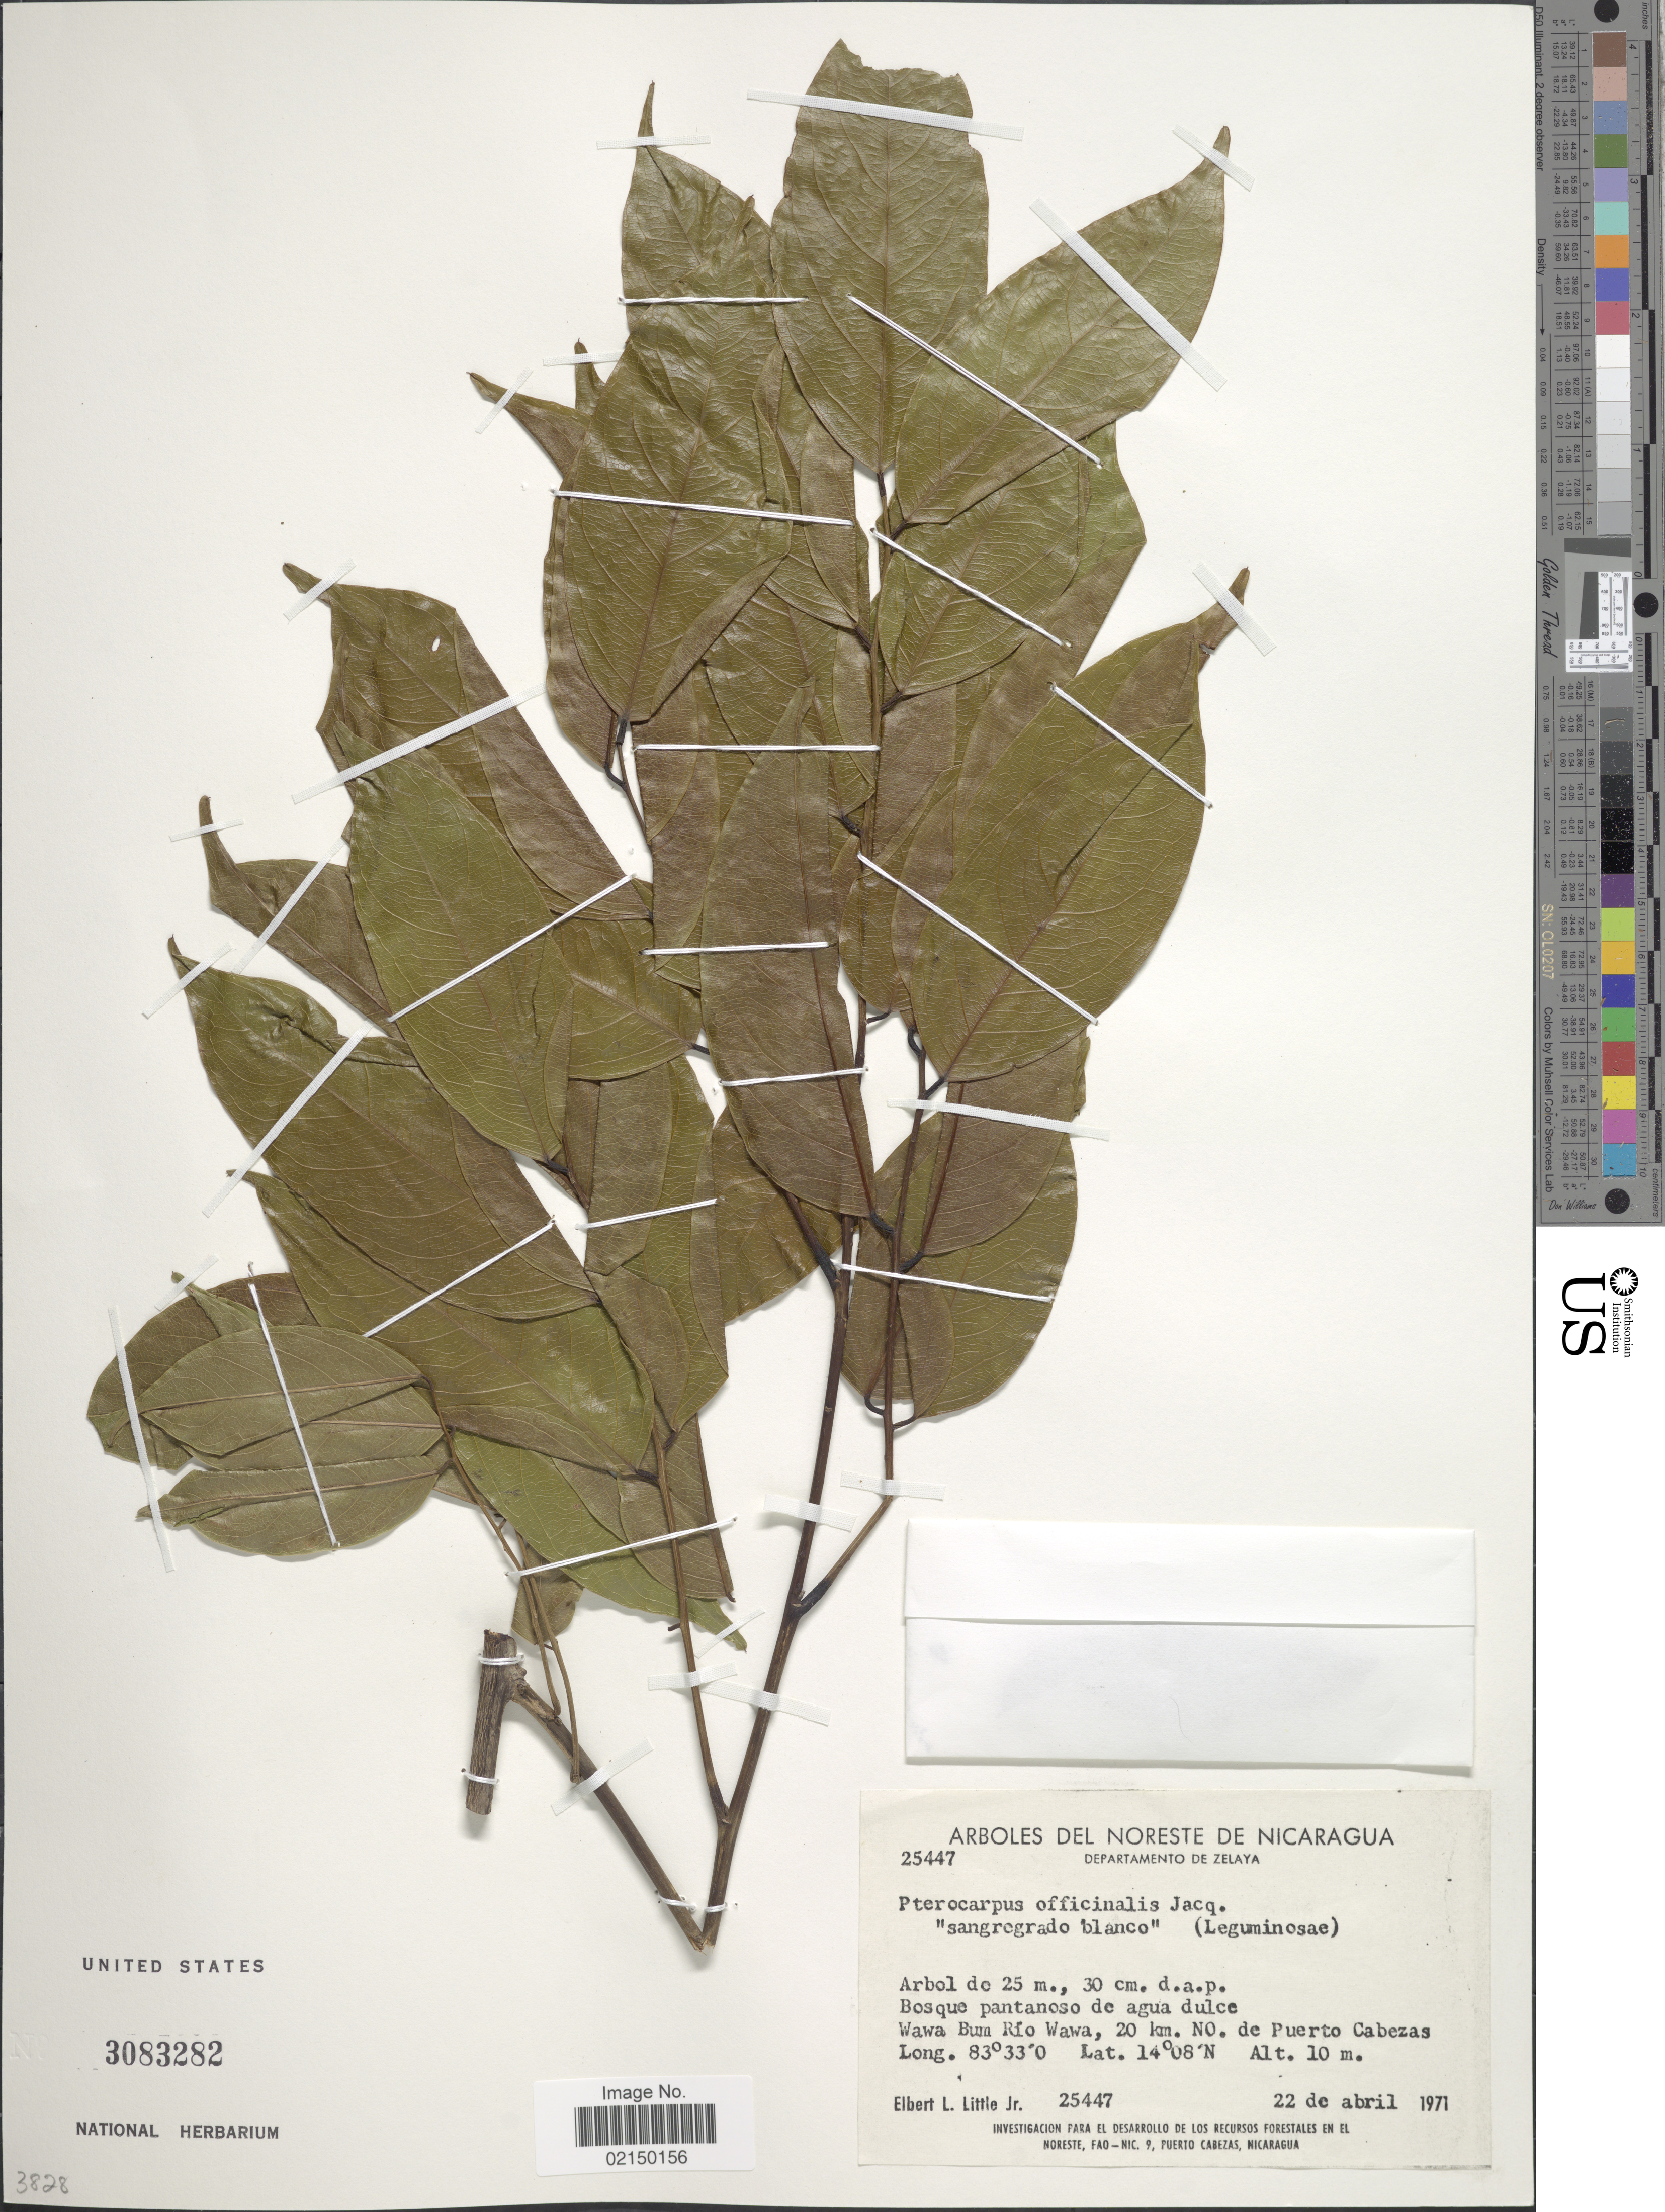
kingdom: Plantae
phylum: Tracheophyta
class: Magnoliopsida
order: Fabales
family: Fabaceae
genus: Pterocarpus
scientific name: Pterocarpus officinalis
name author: Jacq.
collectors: E. L. Little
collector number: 25447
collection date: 1971-04-22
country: Nicaragua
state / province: Atlantico Norte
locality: Arboles del Noreste de Nicaragua, Bosque pantanoso de agua dulce, Wawa Bum Rio, 20 km. NO. de Puerto Cabezas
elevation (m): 10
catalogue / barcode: US 3083282